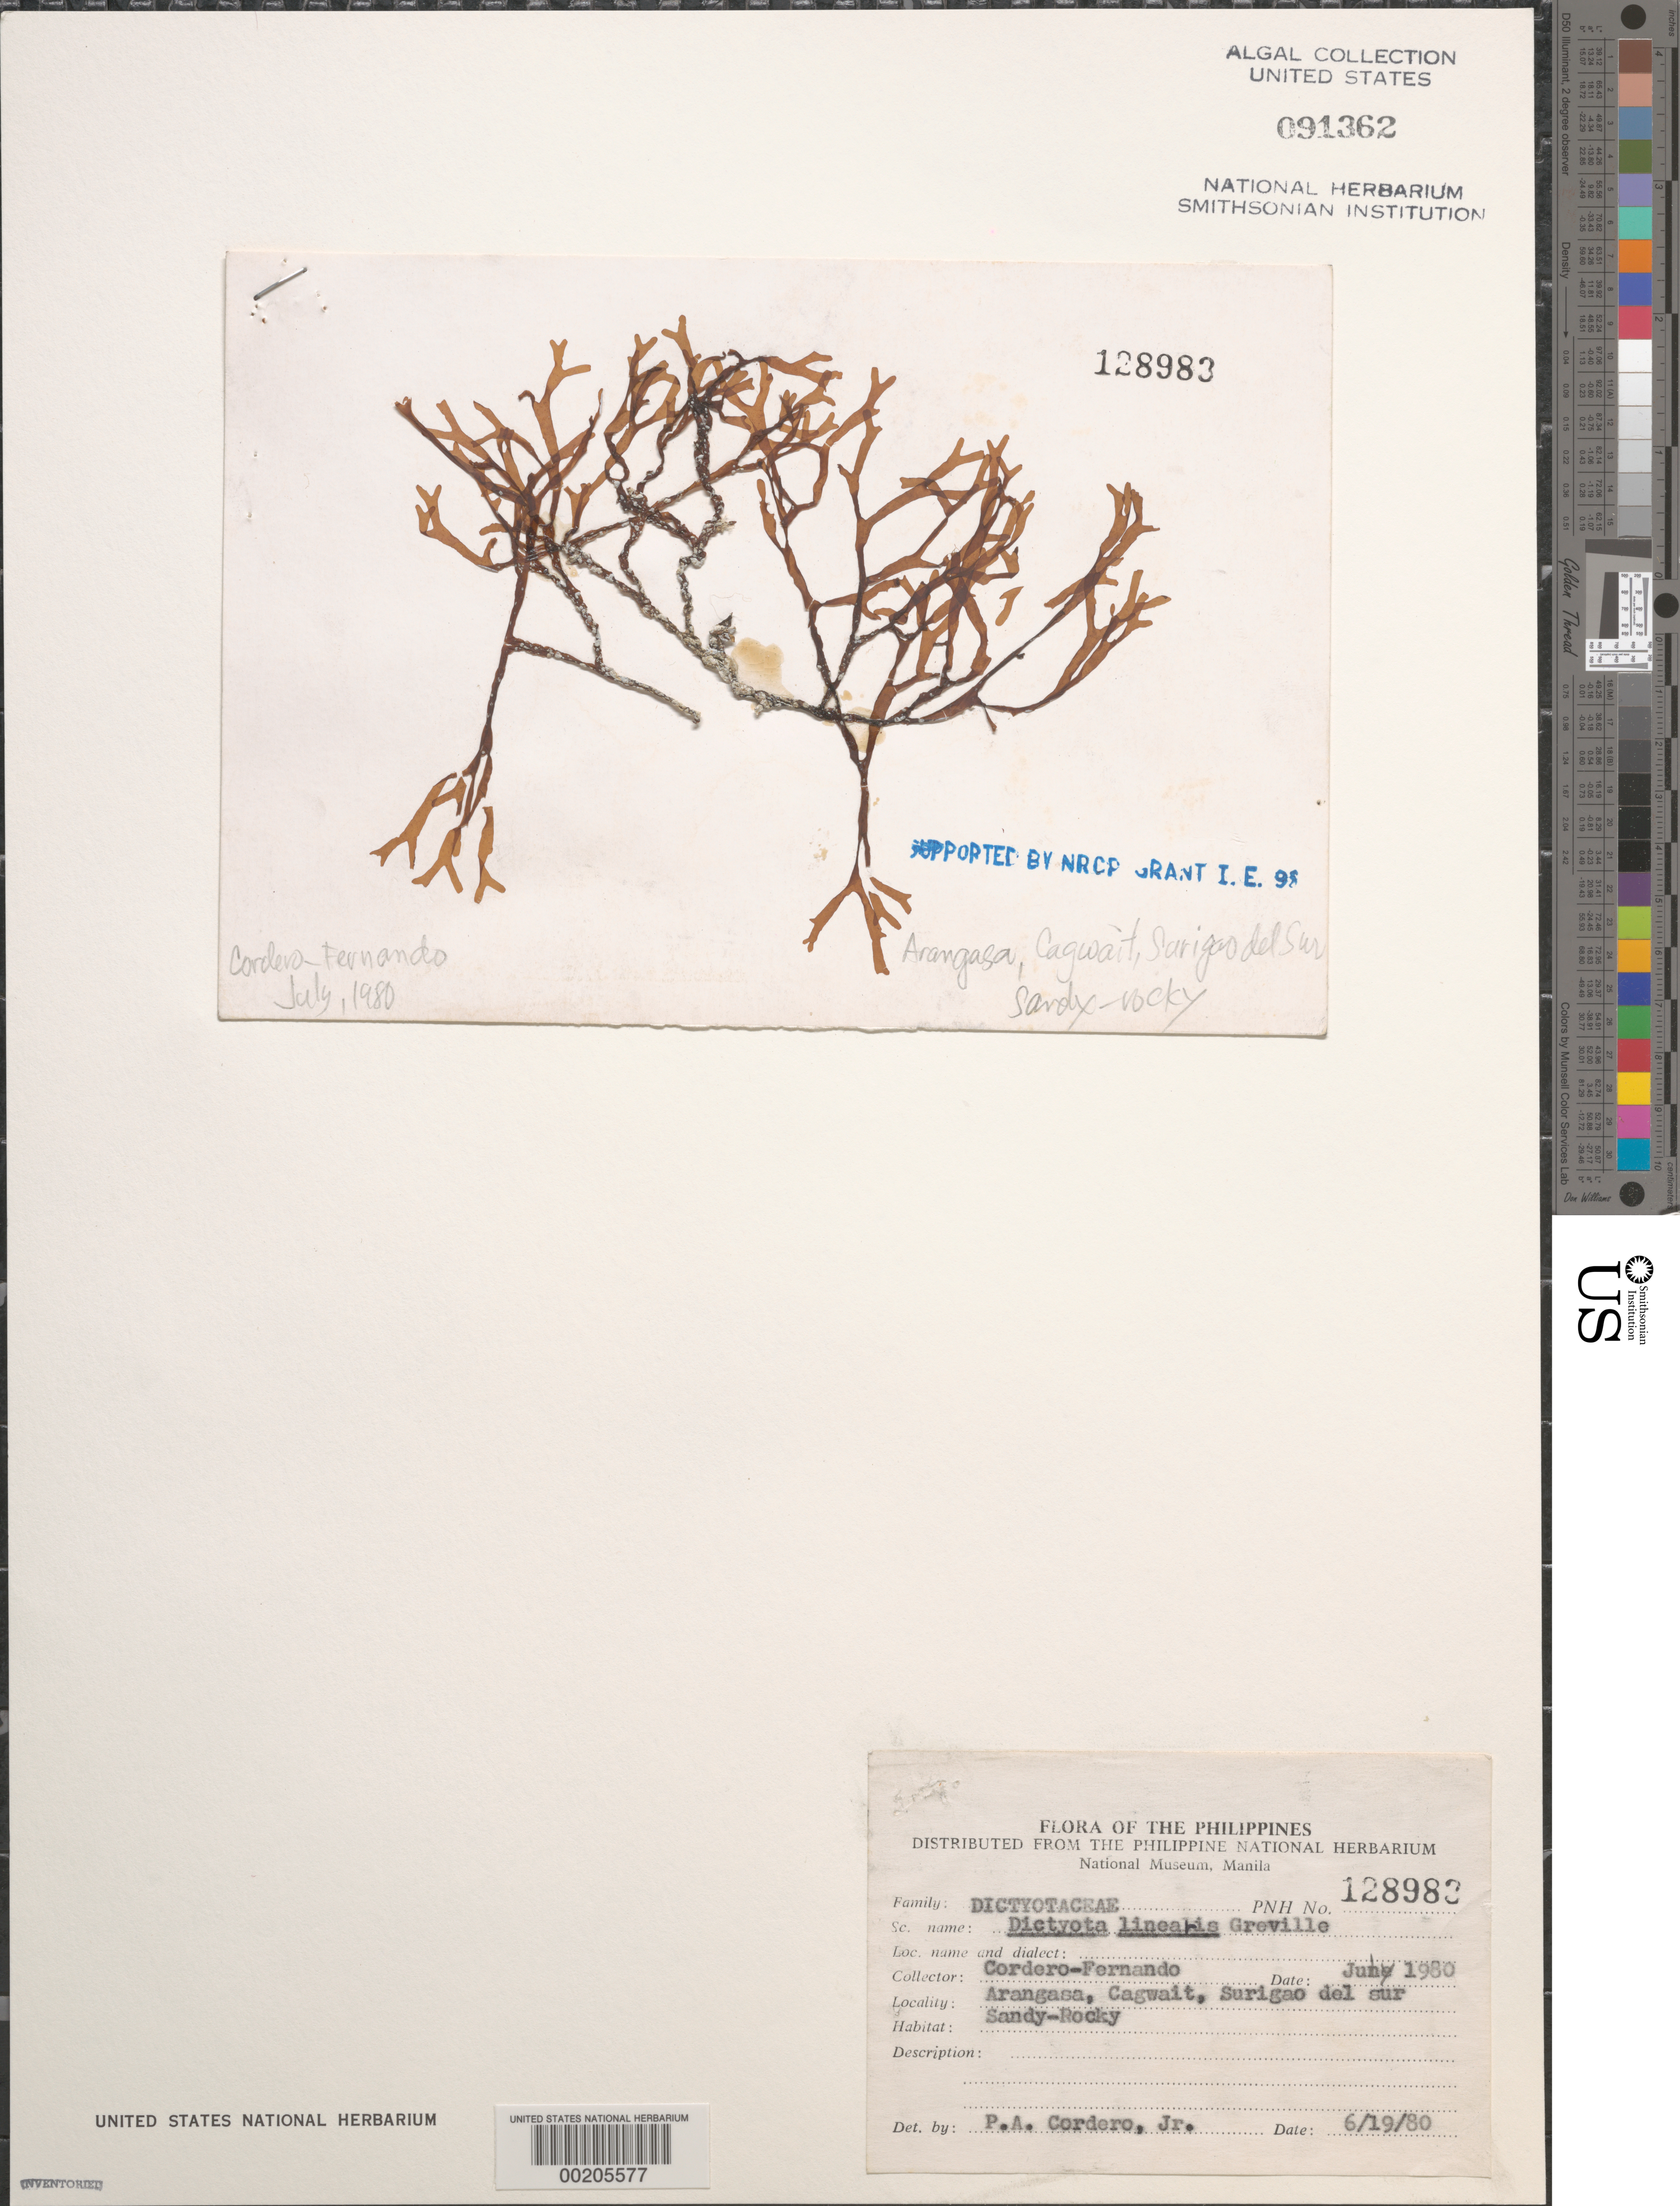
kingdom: Chromista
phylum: Ochrophyta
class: Phaeophyceae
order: Dictyotales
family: Dictyotaceae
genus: Dictyota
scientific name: Dictyota linearis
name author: (C. Agardh) Grev.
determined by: Cordero, P. A., Jr.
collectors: P. A. Cordero & O. Fernando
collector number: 128983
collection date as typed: Jul 1980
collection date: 1980-07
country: Philippines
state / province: Caraga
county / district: Surigao del Sur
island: Mindanao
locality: Arangasa, Cagwait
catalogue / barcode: US 91362